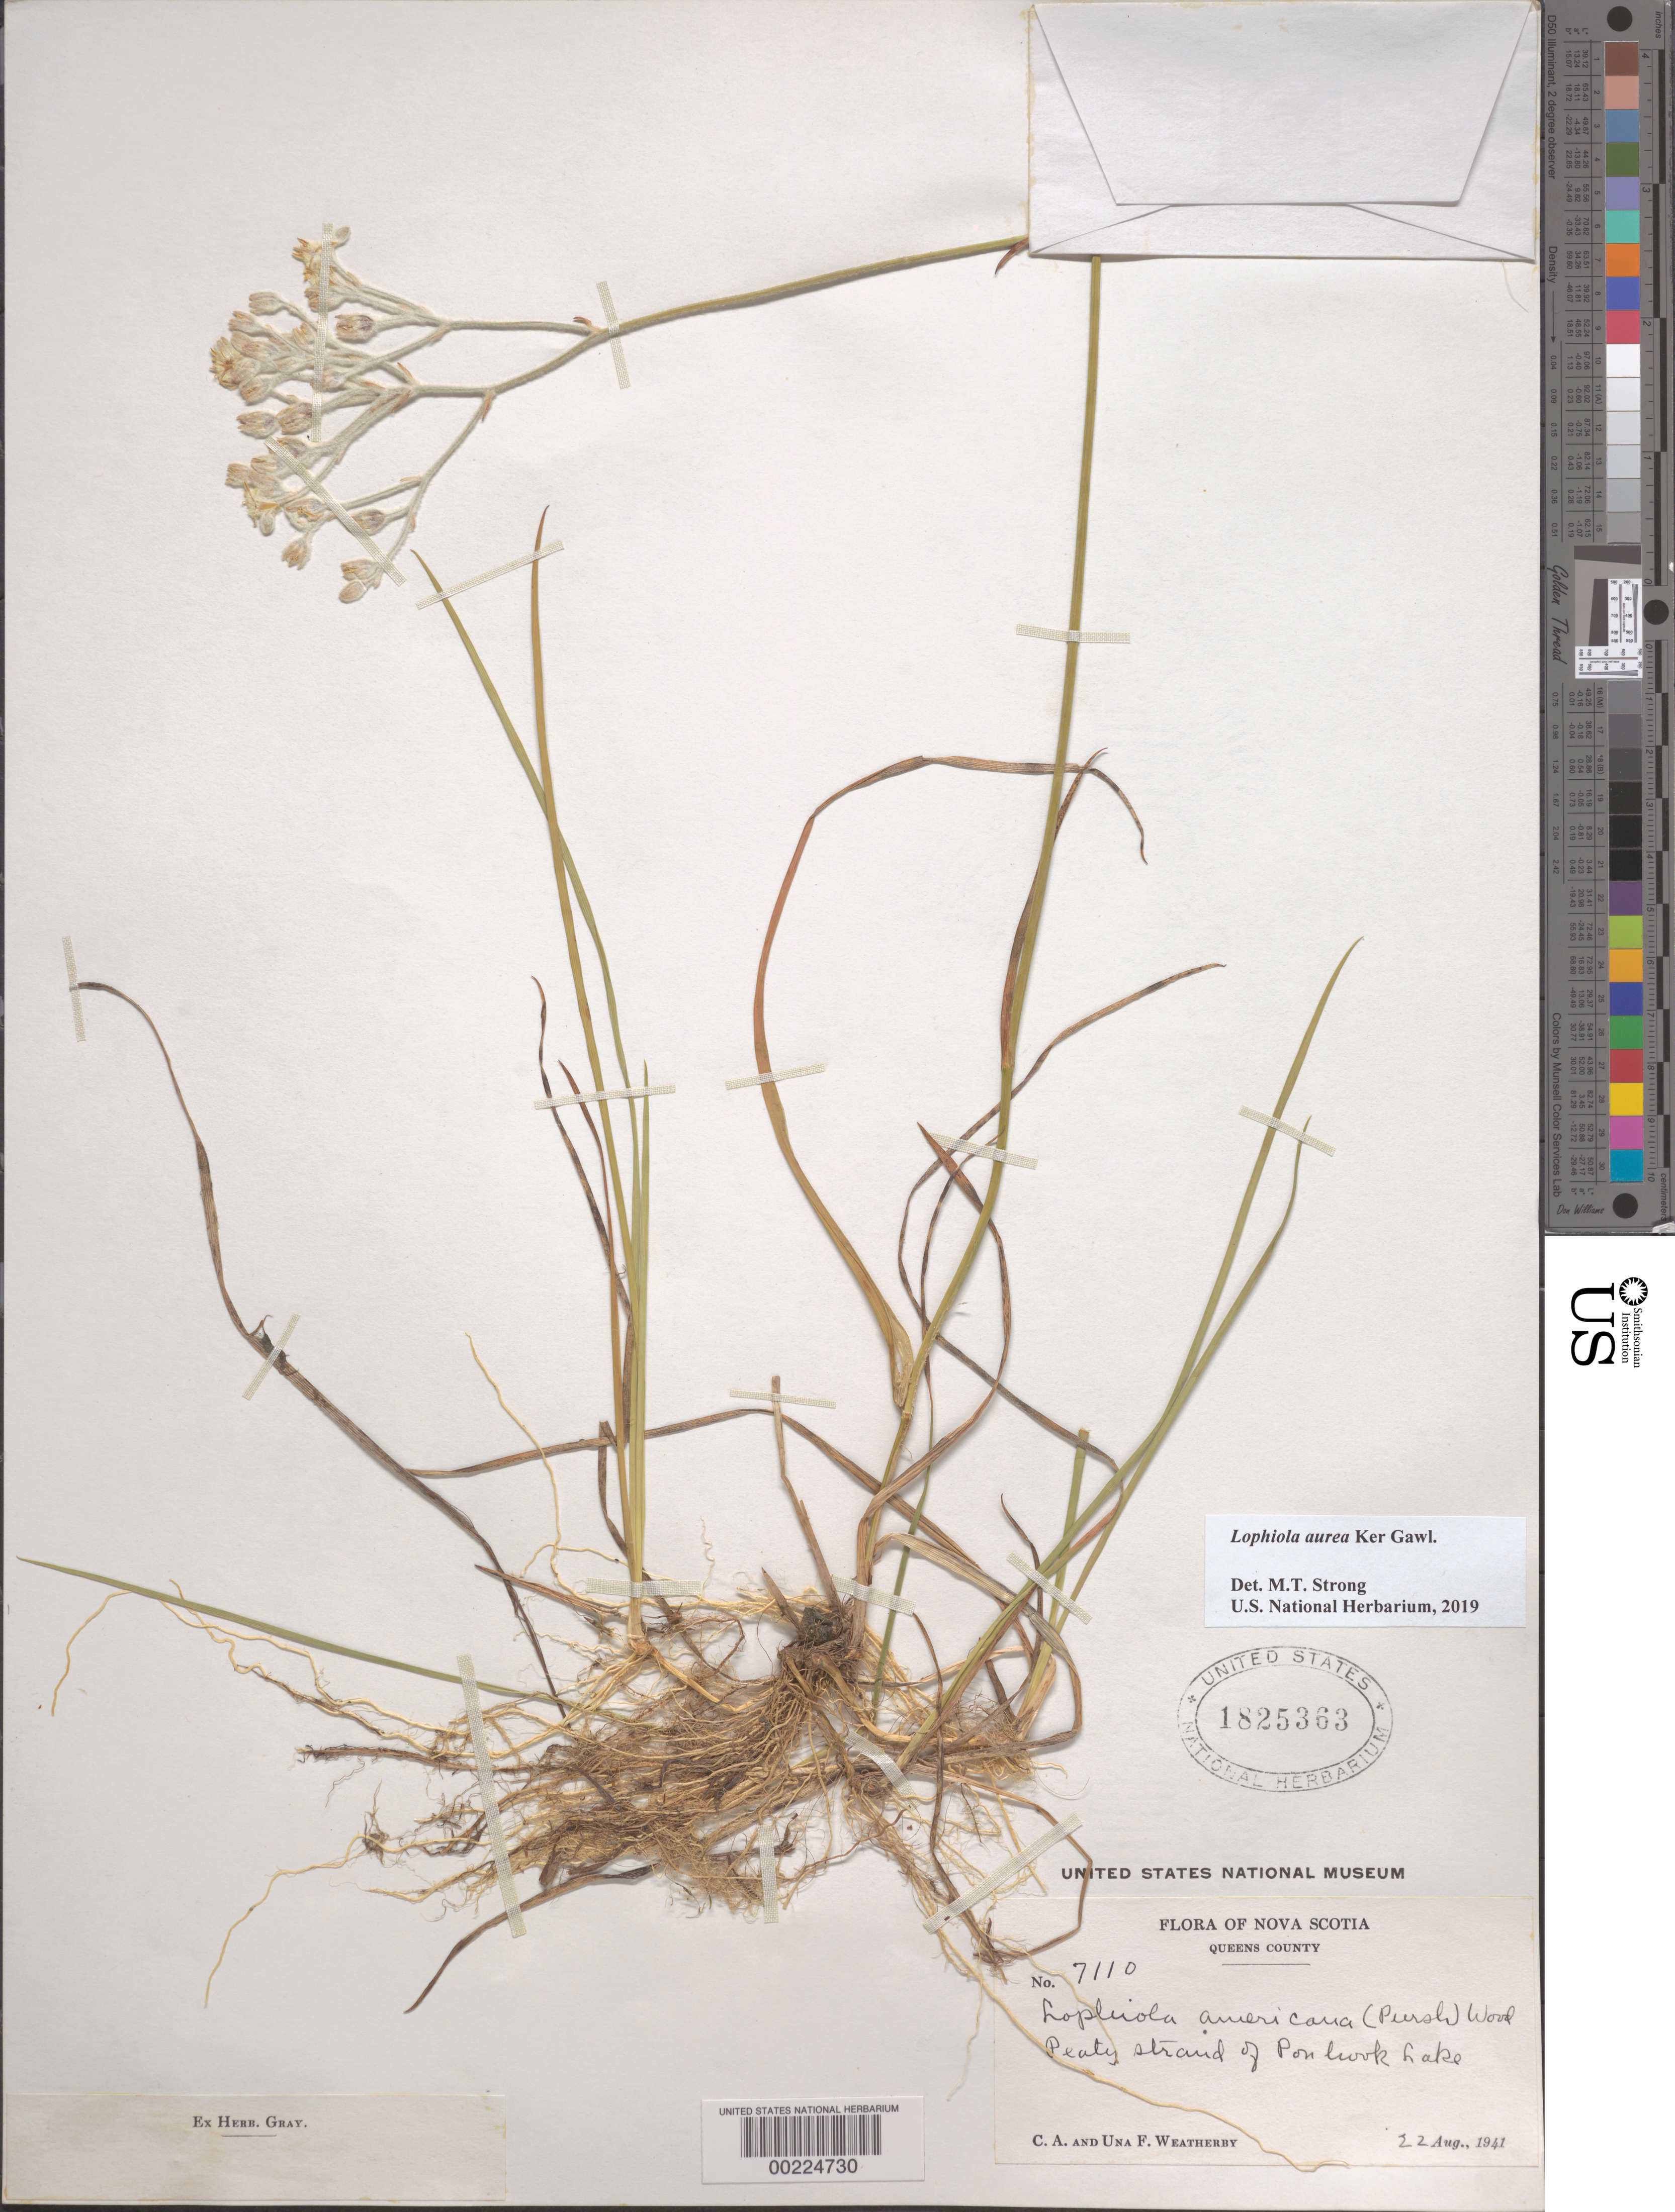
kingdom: Plantae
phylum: Tracheophyta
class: Liliopsida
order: Dioscoreales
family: Nartheciaceae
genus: Lophiola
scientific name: Lophiola aurea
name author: Ker Gawl.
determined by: Strong, Mark T., (BOT), Smithsonian Institution - National Museum of Natural History (UNITED STATES)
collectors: C. A. Weatherby & U. L. Weatherby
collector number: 7110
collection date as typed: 22 Aug 1941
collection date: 1941-08-22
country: Canada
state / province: Nova Scotia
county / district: Queens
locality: Ponhook lake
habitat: Peaty strand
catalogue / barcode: US 1825363